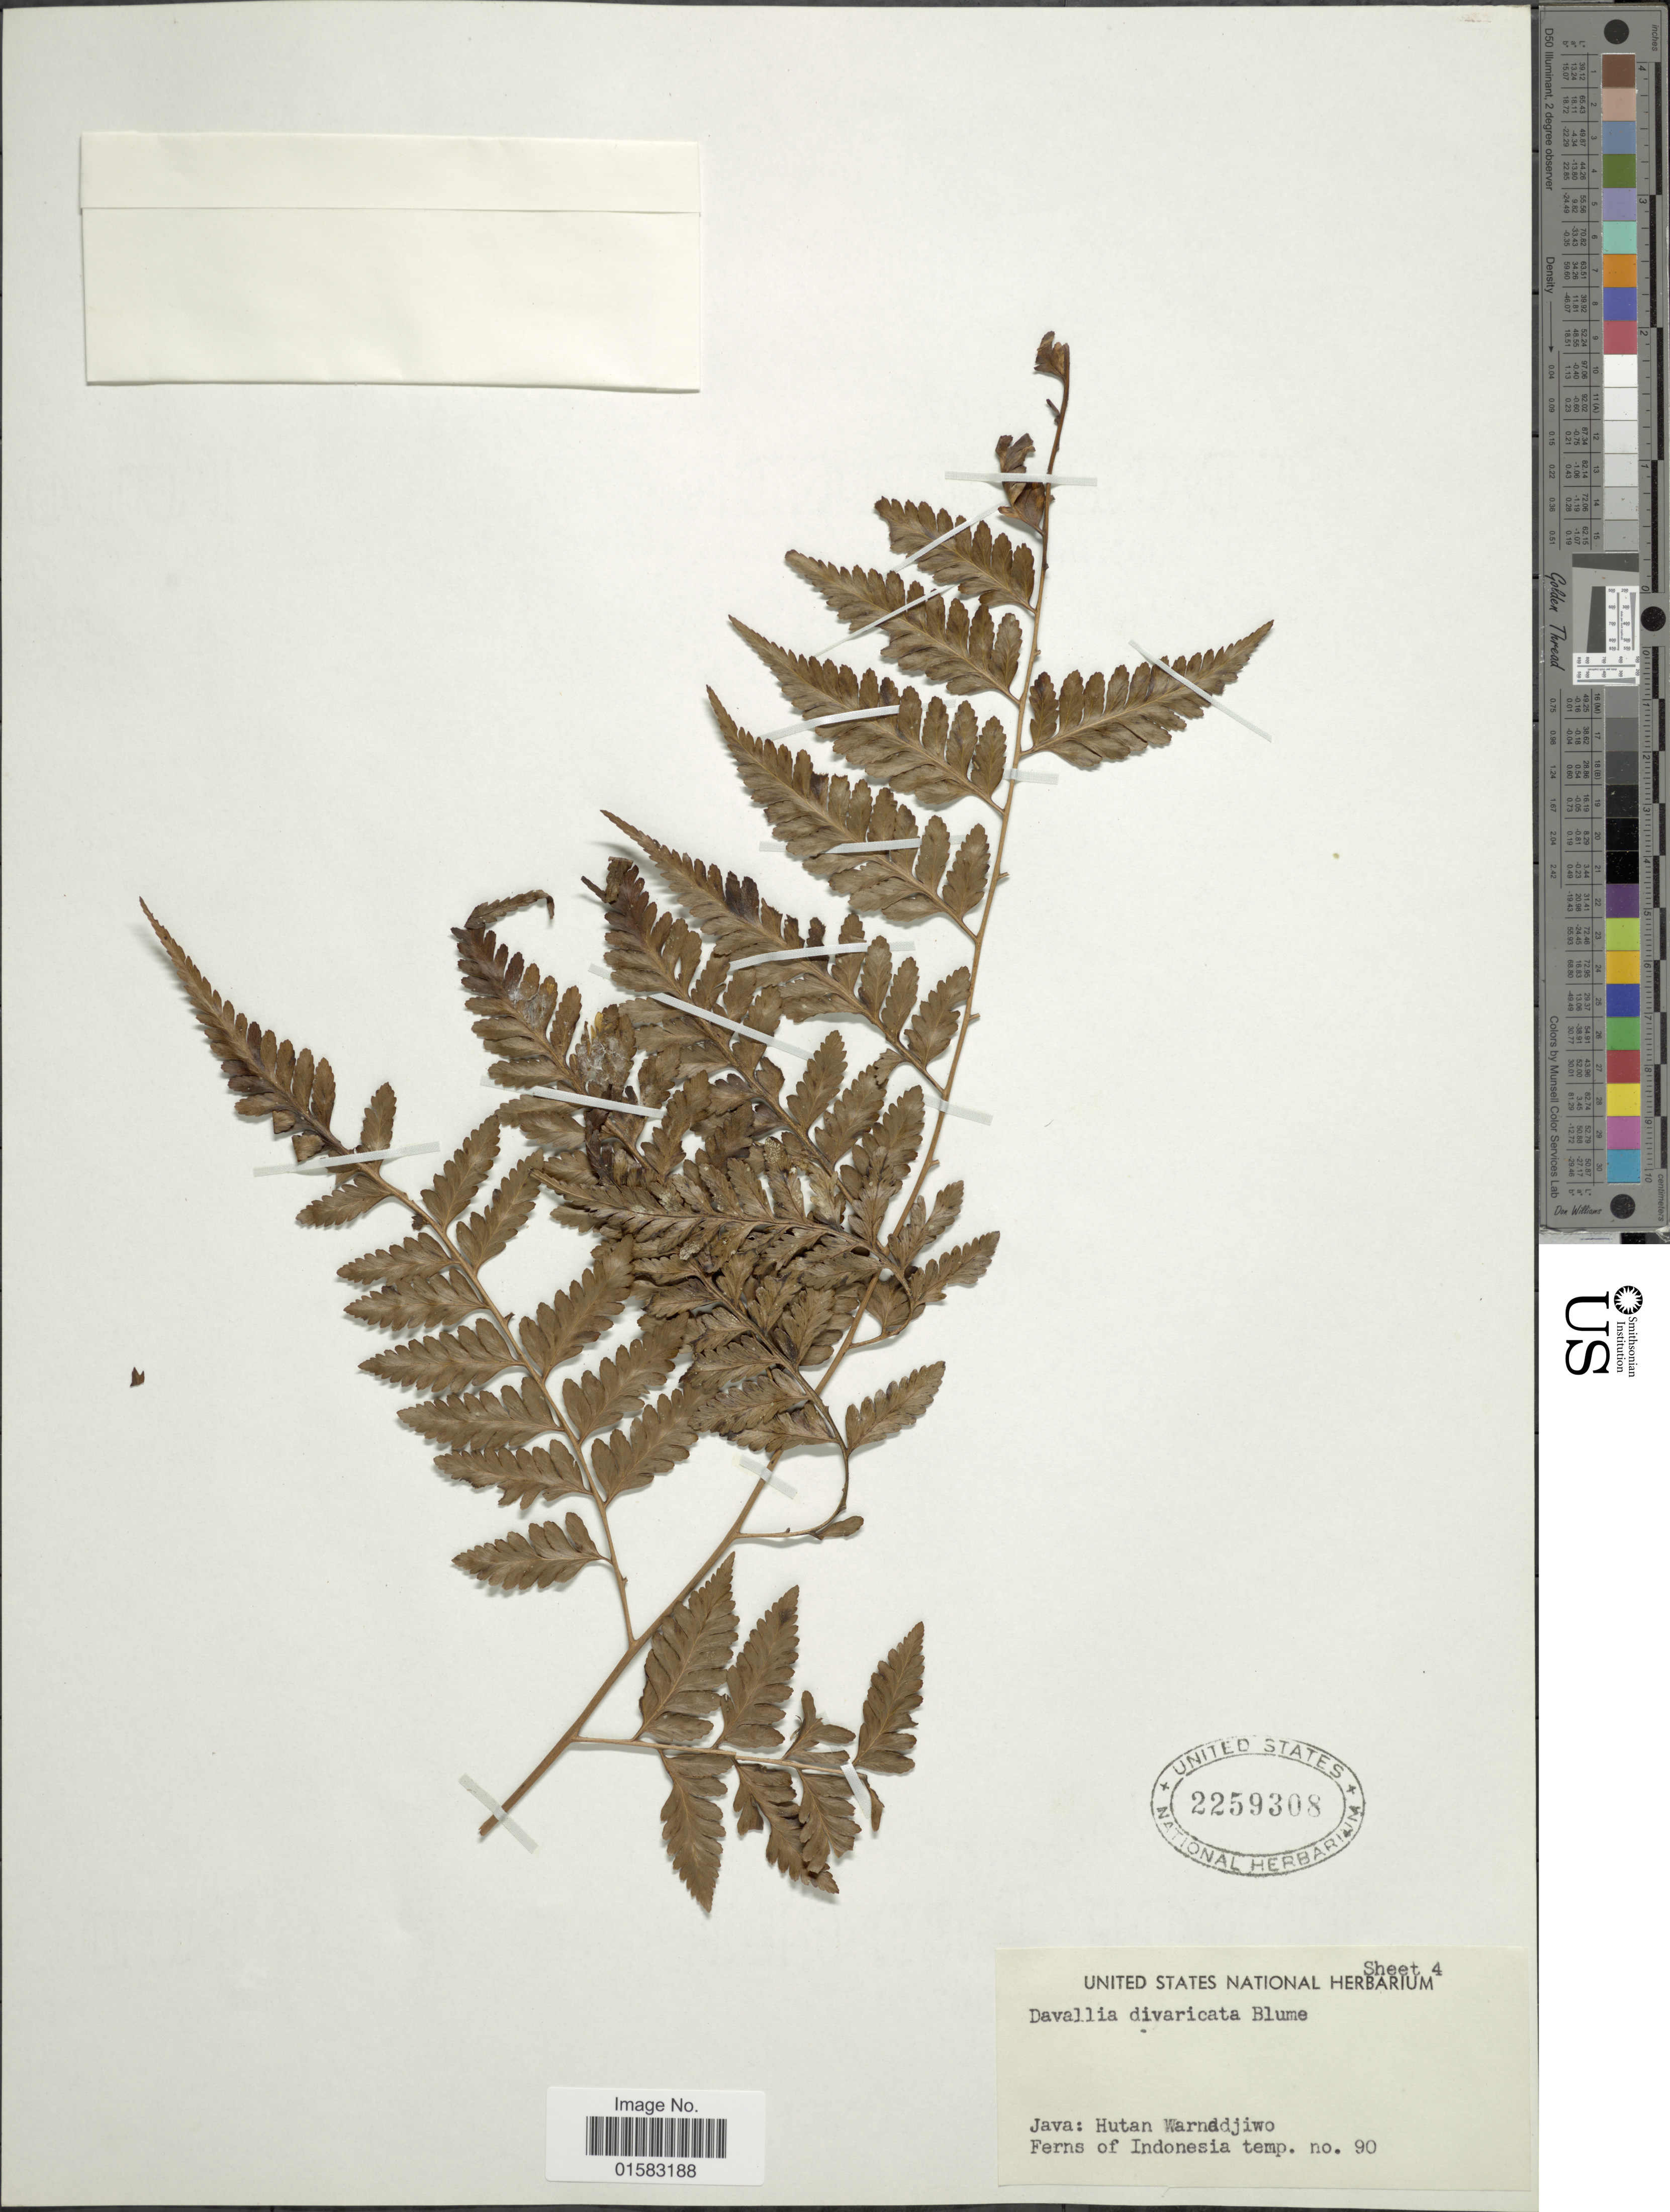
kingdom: Plantae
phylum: Tracheophyta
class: Polypodiopsida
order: Polypodiales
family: Davalliaceae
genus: Davallia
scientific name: Davallia divaricata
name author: Blume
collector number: Ferns of Indonesia temp. 90?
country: Indonesia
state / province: Java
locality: Hutan Warnadjiwo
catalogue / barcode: US 2259308